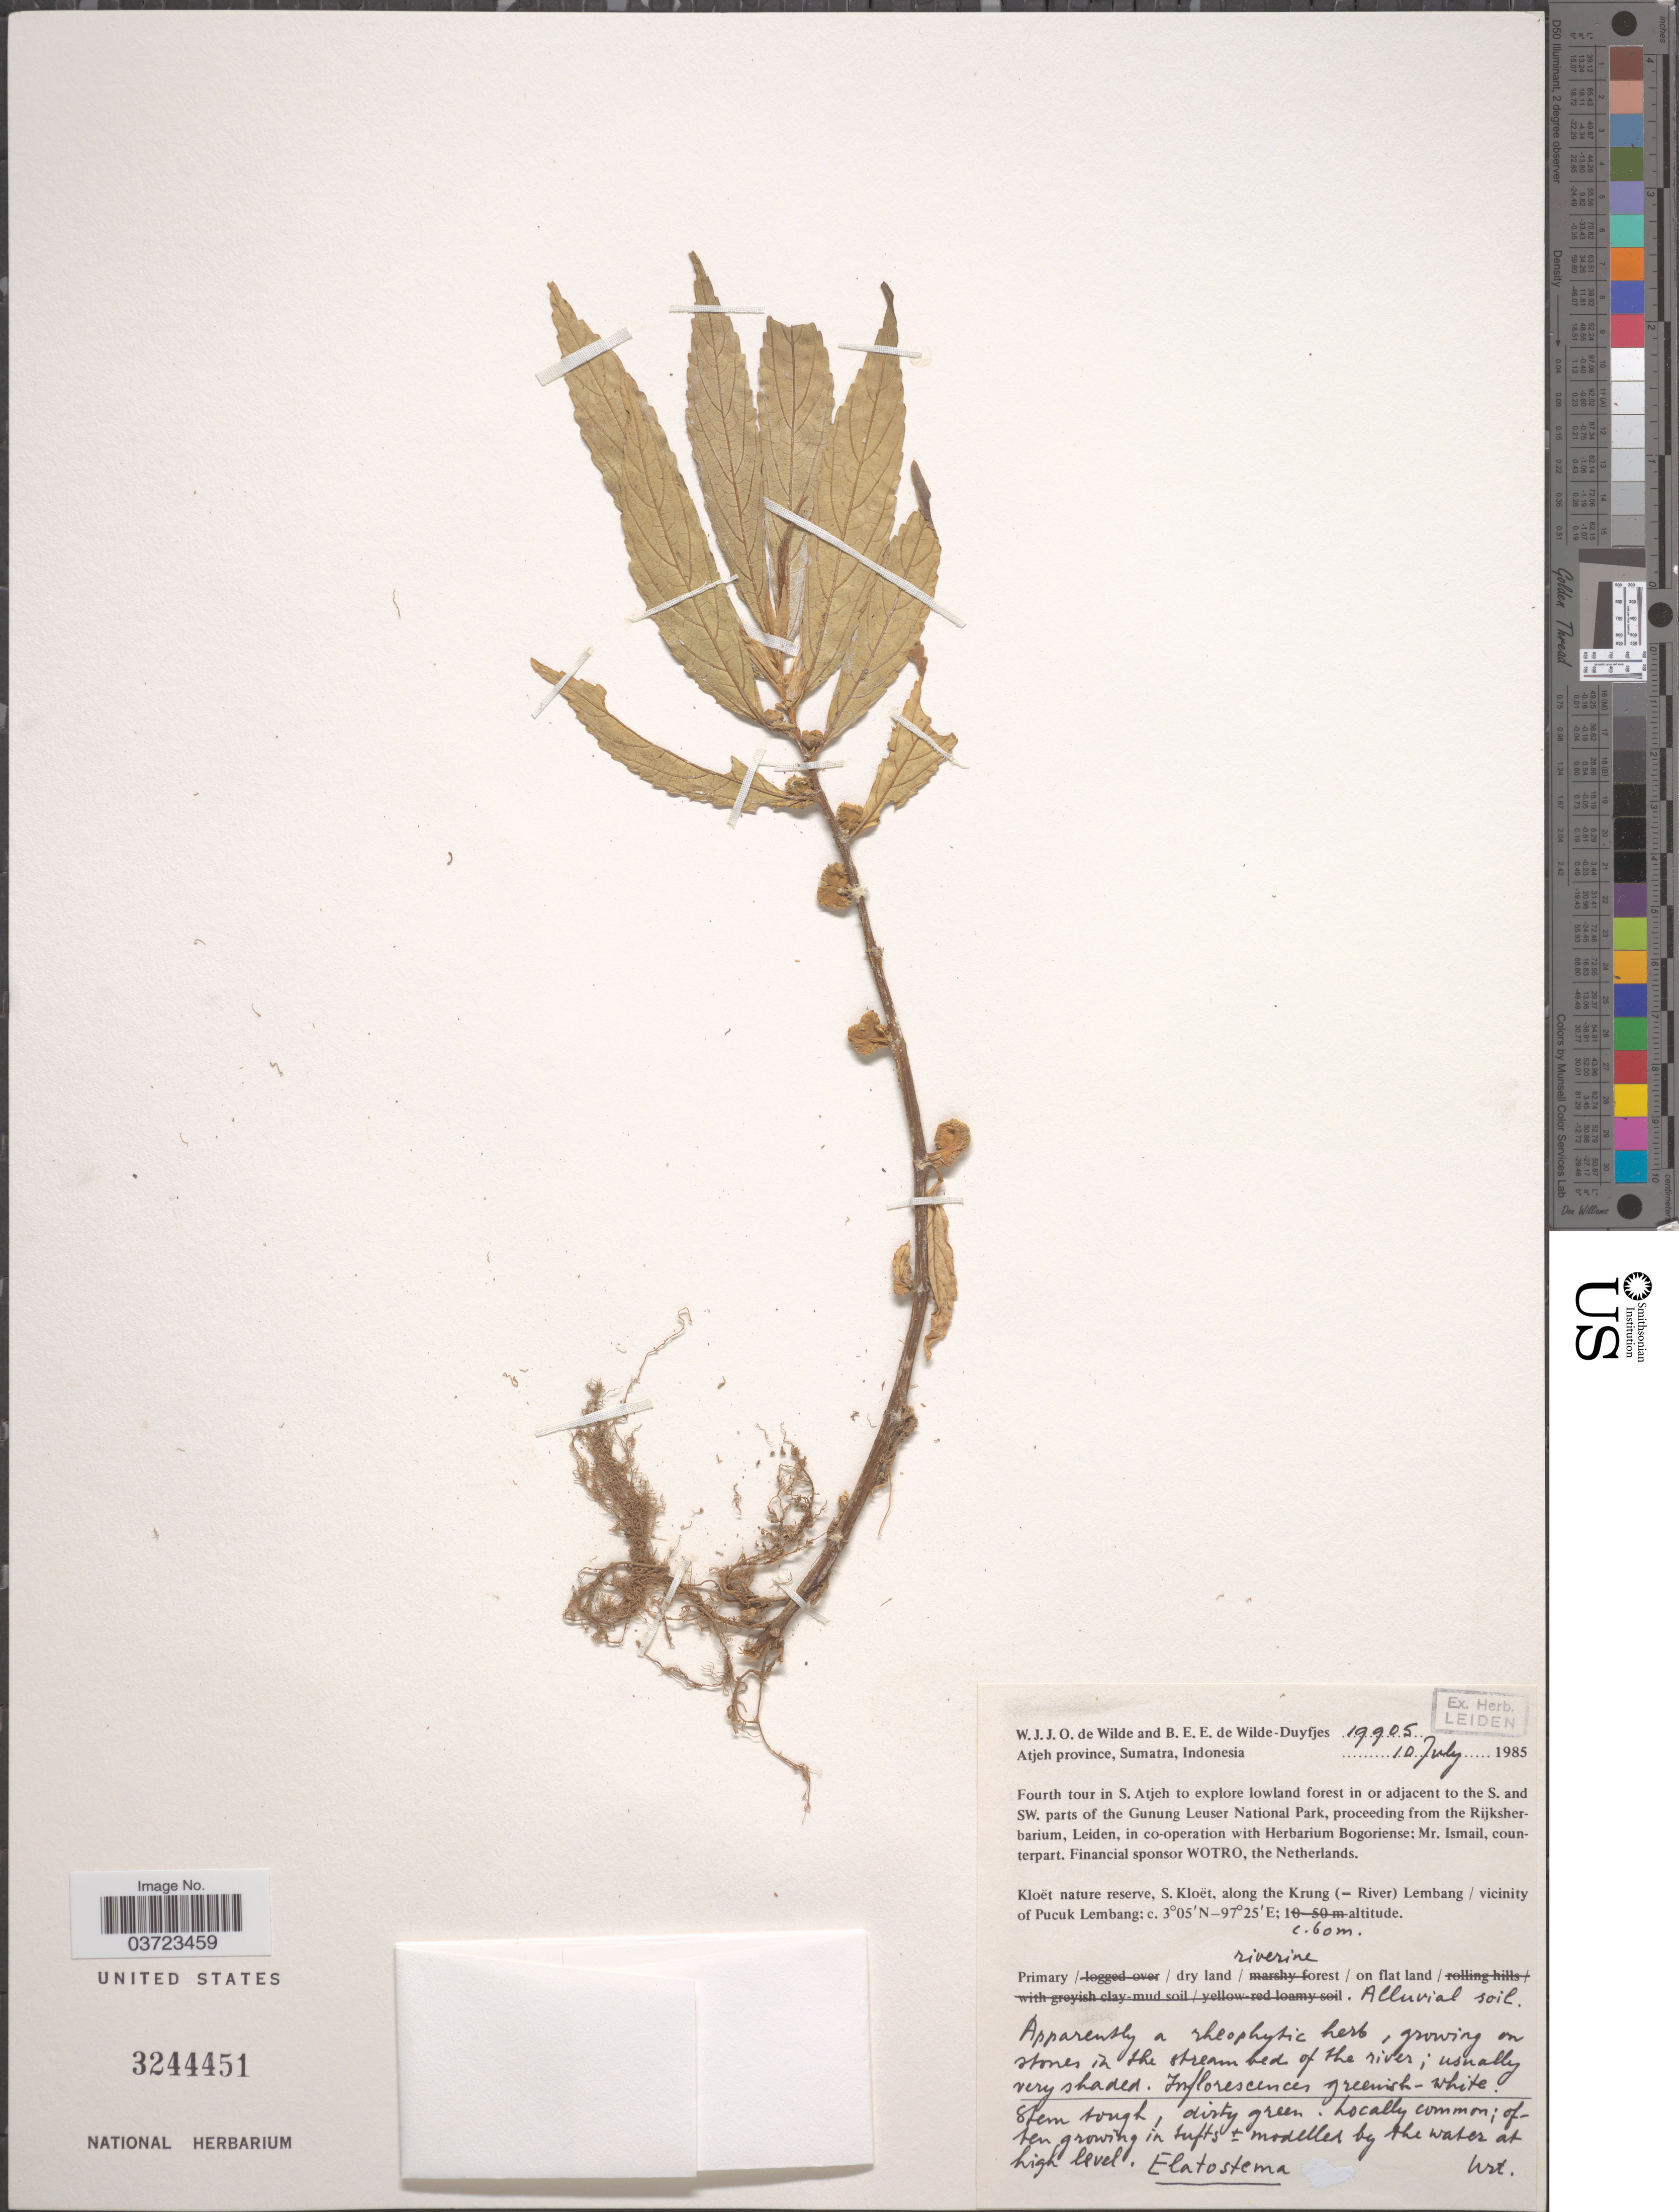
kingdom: Plantae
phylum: Tracheophyta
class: Magnoliopsida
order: Rosales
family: Urticaceae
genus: Elatostema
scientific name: Elatostema sp.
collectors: W. J. de Wilde & B. E. de Wilde-Duyfjes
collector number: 19905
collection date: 1985-07-10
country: Indonesia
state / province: Sumatra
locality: Atjeh Province. Fourth tour in S. Atjeh to explore lowland forest in or adjacent to the S. and SW. parts of the Gunung Leuser National Park. Kloët nature reserve, S. Kloët, along the Krung (-River) Lembang/ vicinity of Pucuk Lembang.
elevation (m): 60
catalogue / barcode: US 3244451